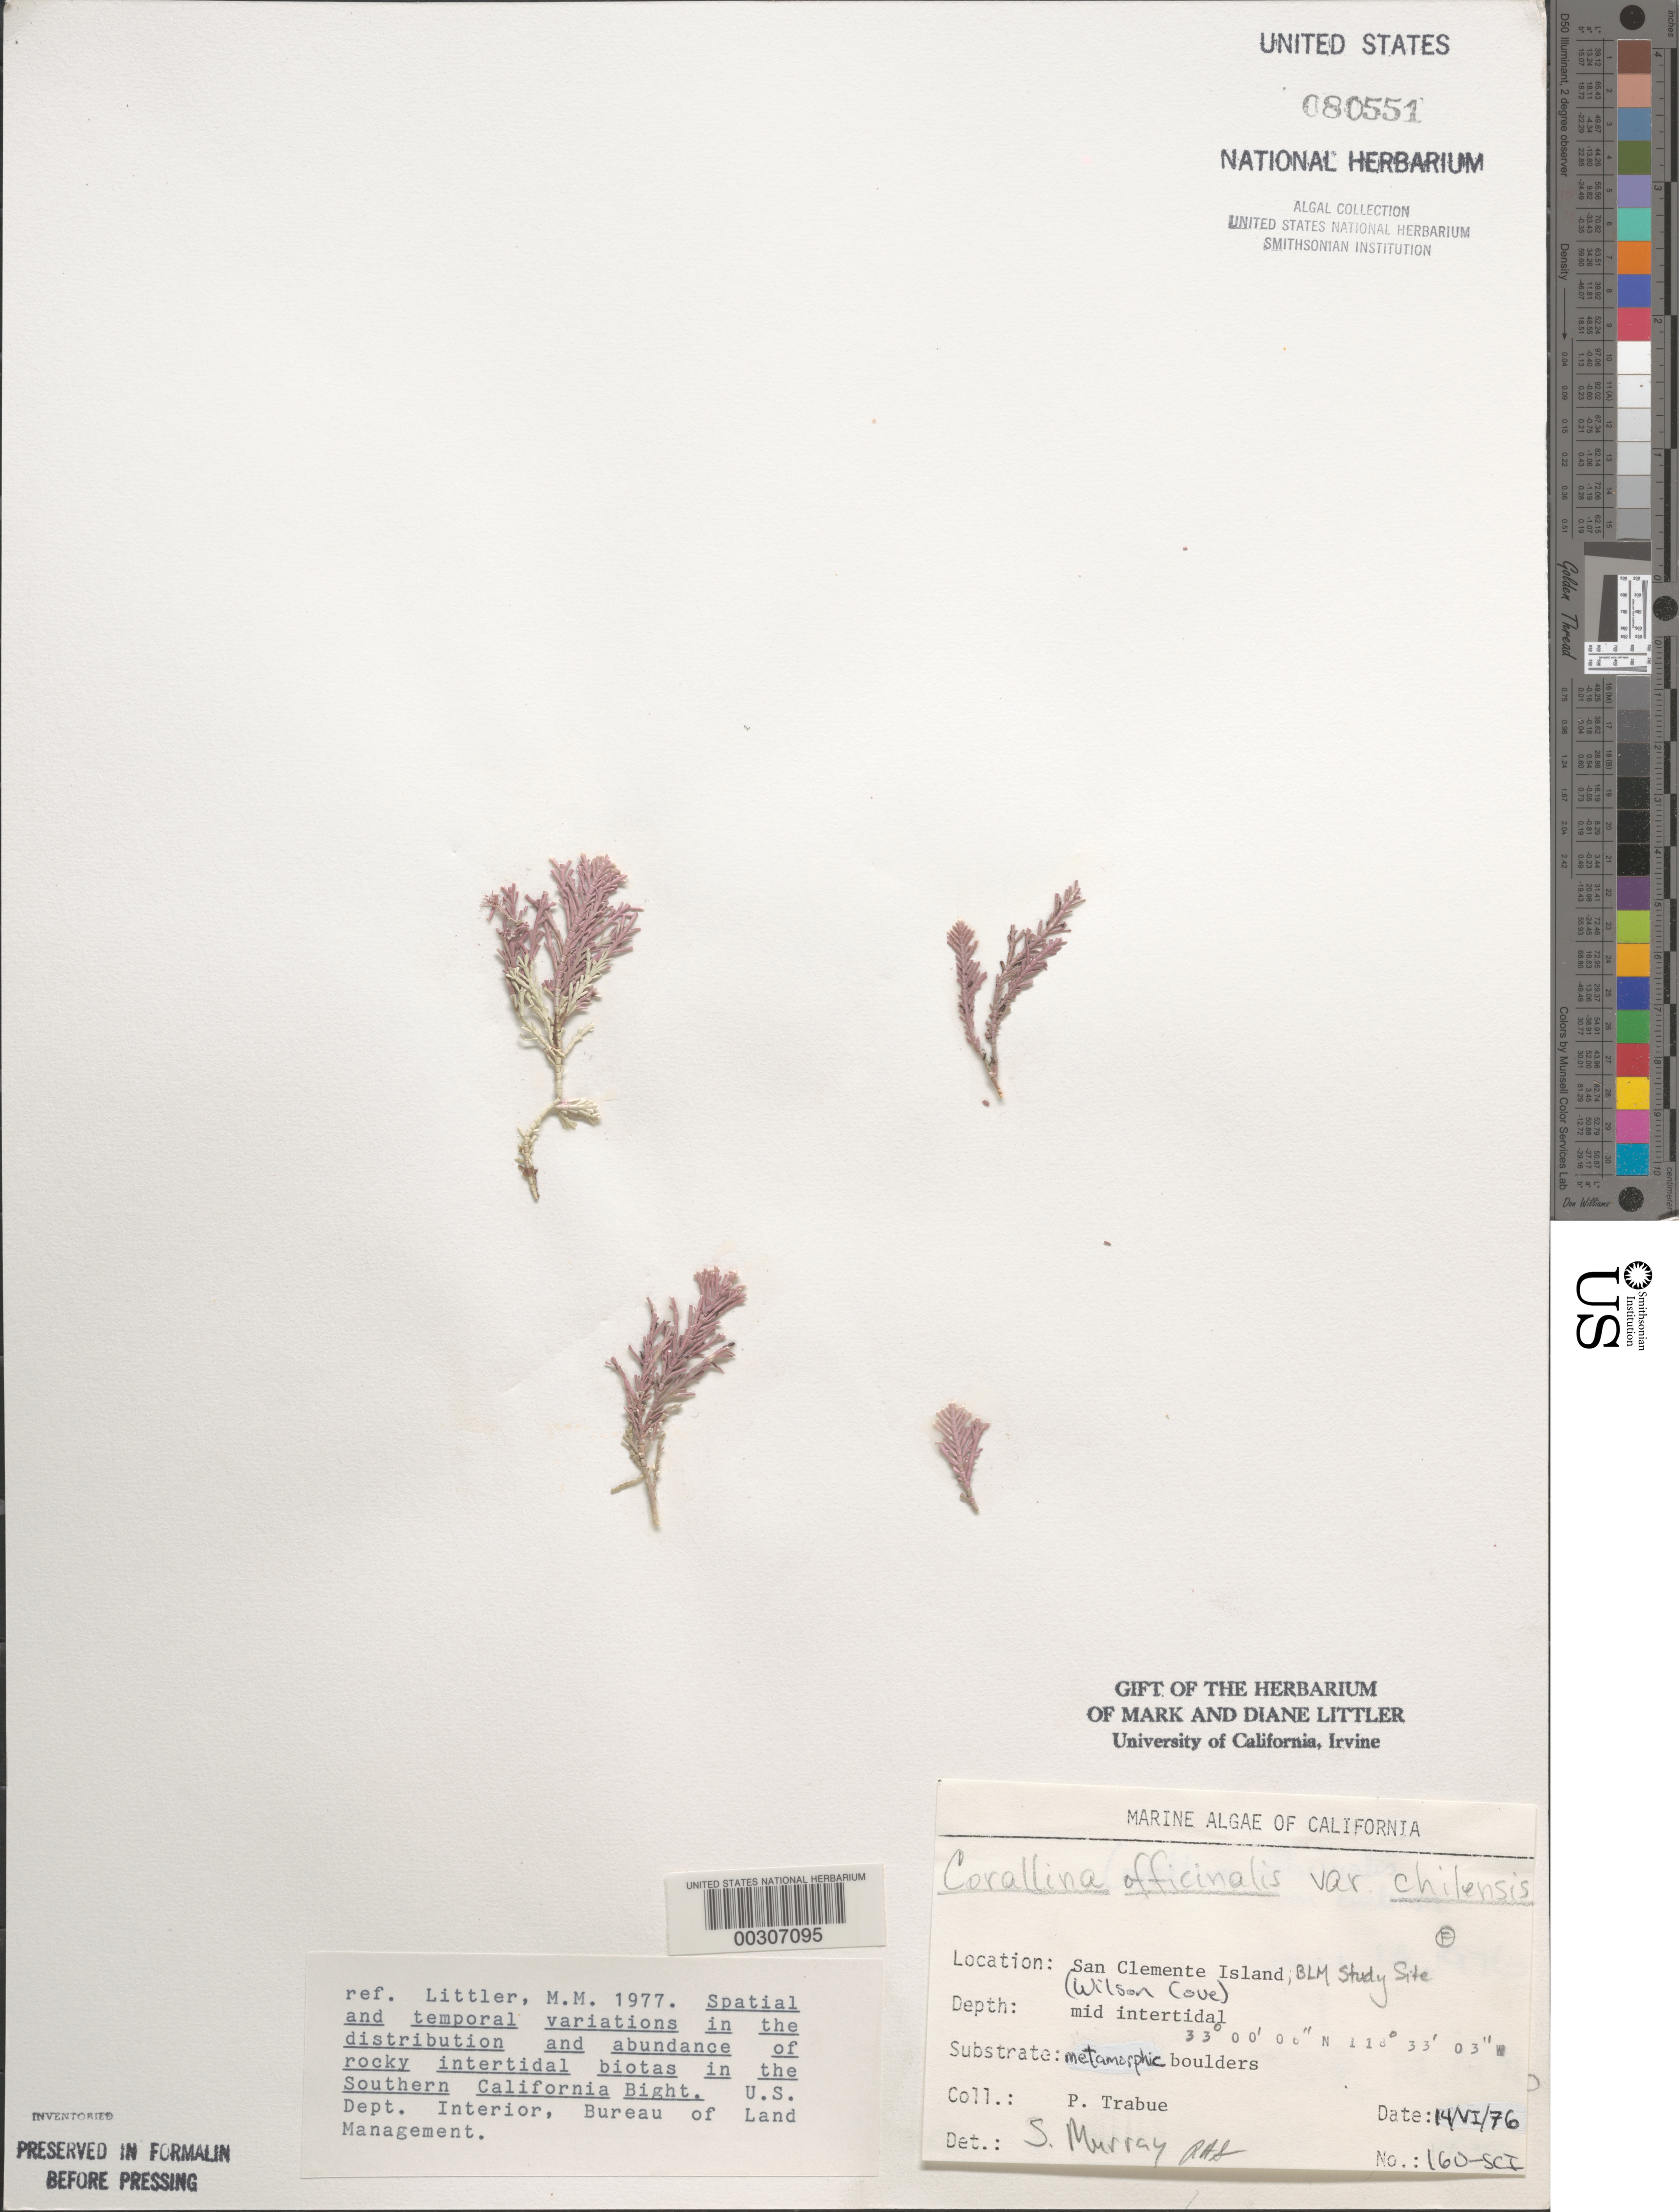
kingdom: Plantae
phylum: Rhodophyta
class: Florideophyceae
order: Corallinales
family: Corallinaceae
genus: Corallina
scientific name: Corallina officinalis var. chilensis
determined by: Sims, Robert H.; Murray, S. N.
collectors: P. J. Trabue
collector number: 160-SCI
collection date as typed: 14 Jun 1976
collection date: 1976-06-14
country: United States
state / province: California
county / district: Los Angeles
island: San Clemente Island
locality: Wilson Cove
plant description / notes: BLM-SOCALBIGHT Rocky Intertidal Survey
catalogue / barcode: US 80551